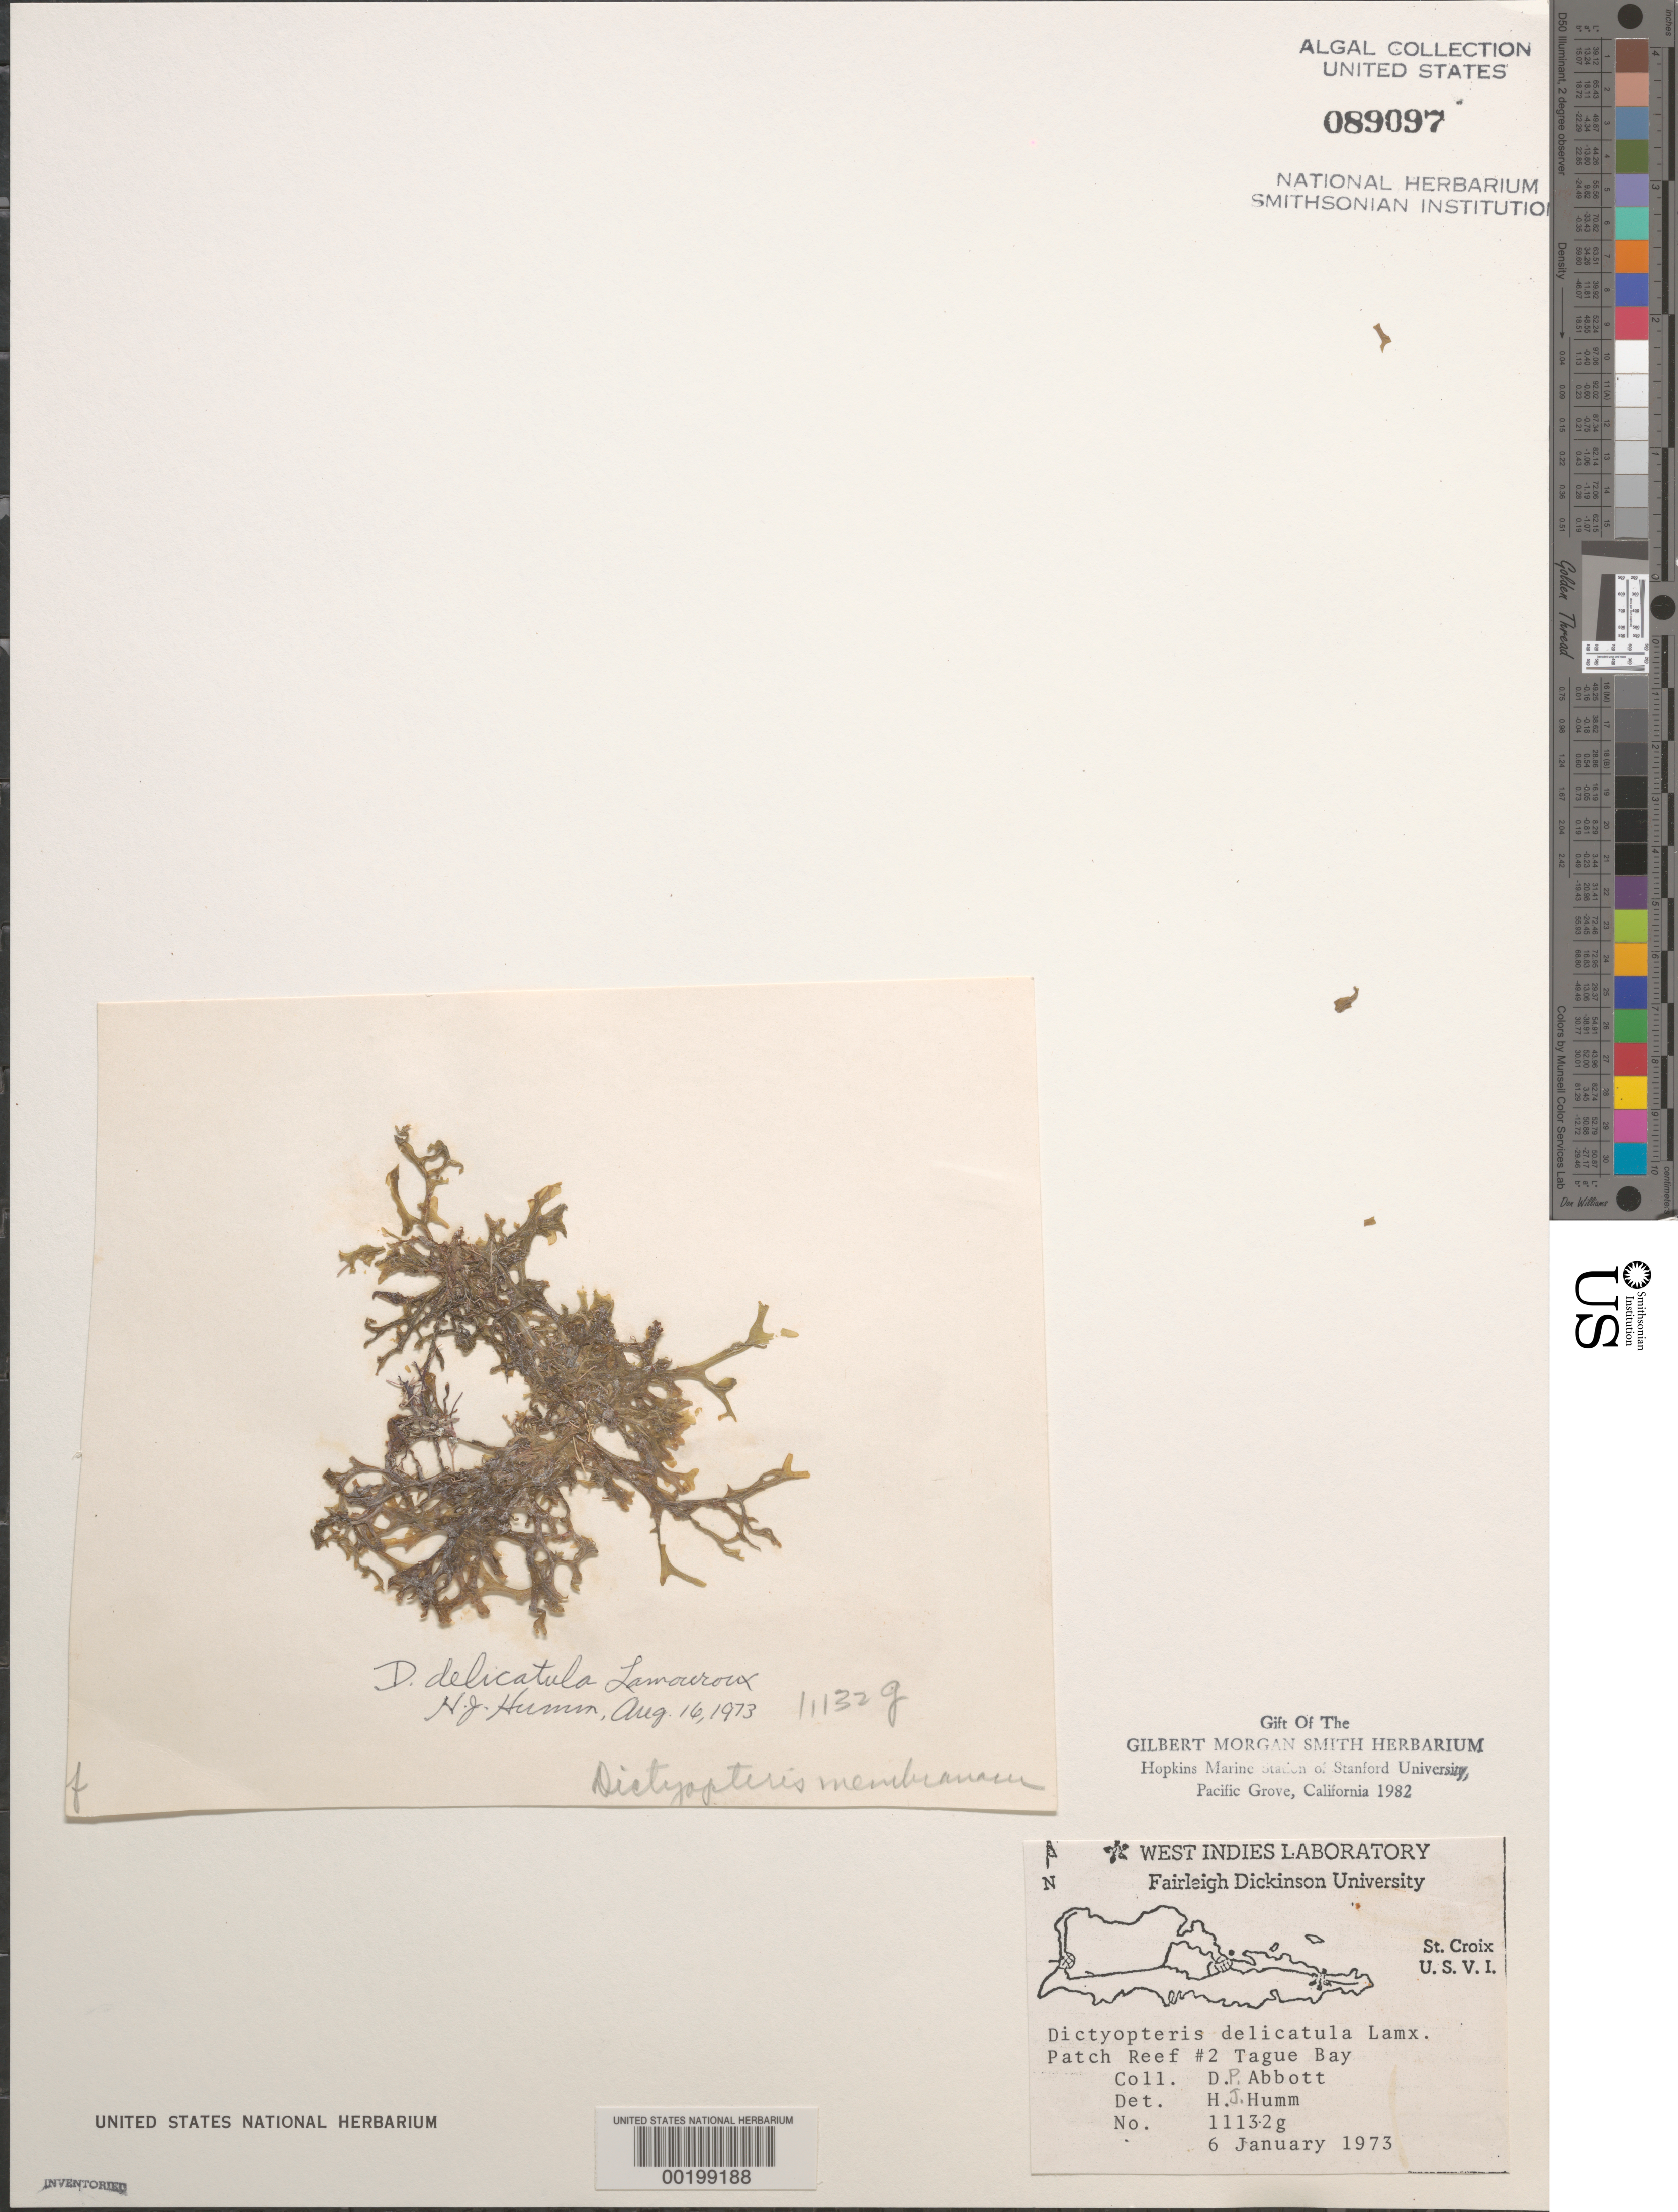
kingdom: Chromista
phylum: Ochrophyta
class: Phaeophyceae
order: Dictyotales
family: Dictyotaceae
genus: Dictyopteris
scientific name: Dictyopteris delicatula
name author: J.V.Lamouroux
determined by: Humm, Harold J.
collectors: D. P. Abbott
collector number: IAA 11132g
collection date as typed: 06 Jan 1973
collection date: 1973-01-06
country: U.S. Virgin Islands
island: St. Croix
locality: Tague Bay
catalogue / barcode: US 89097